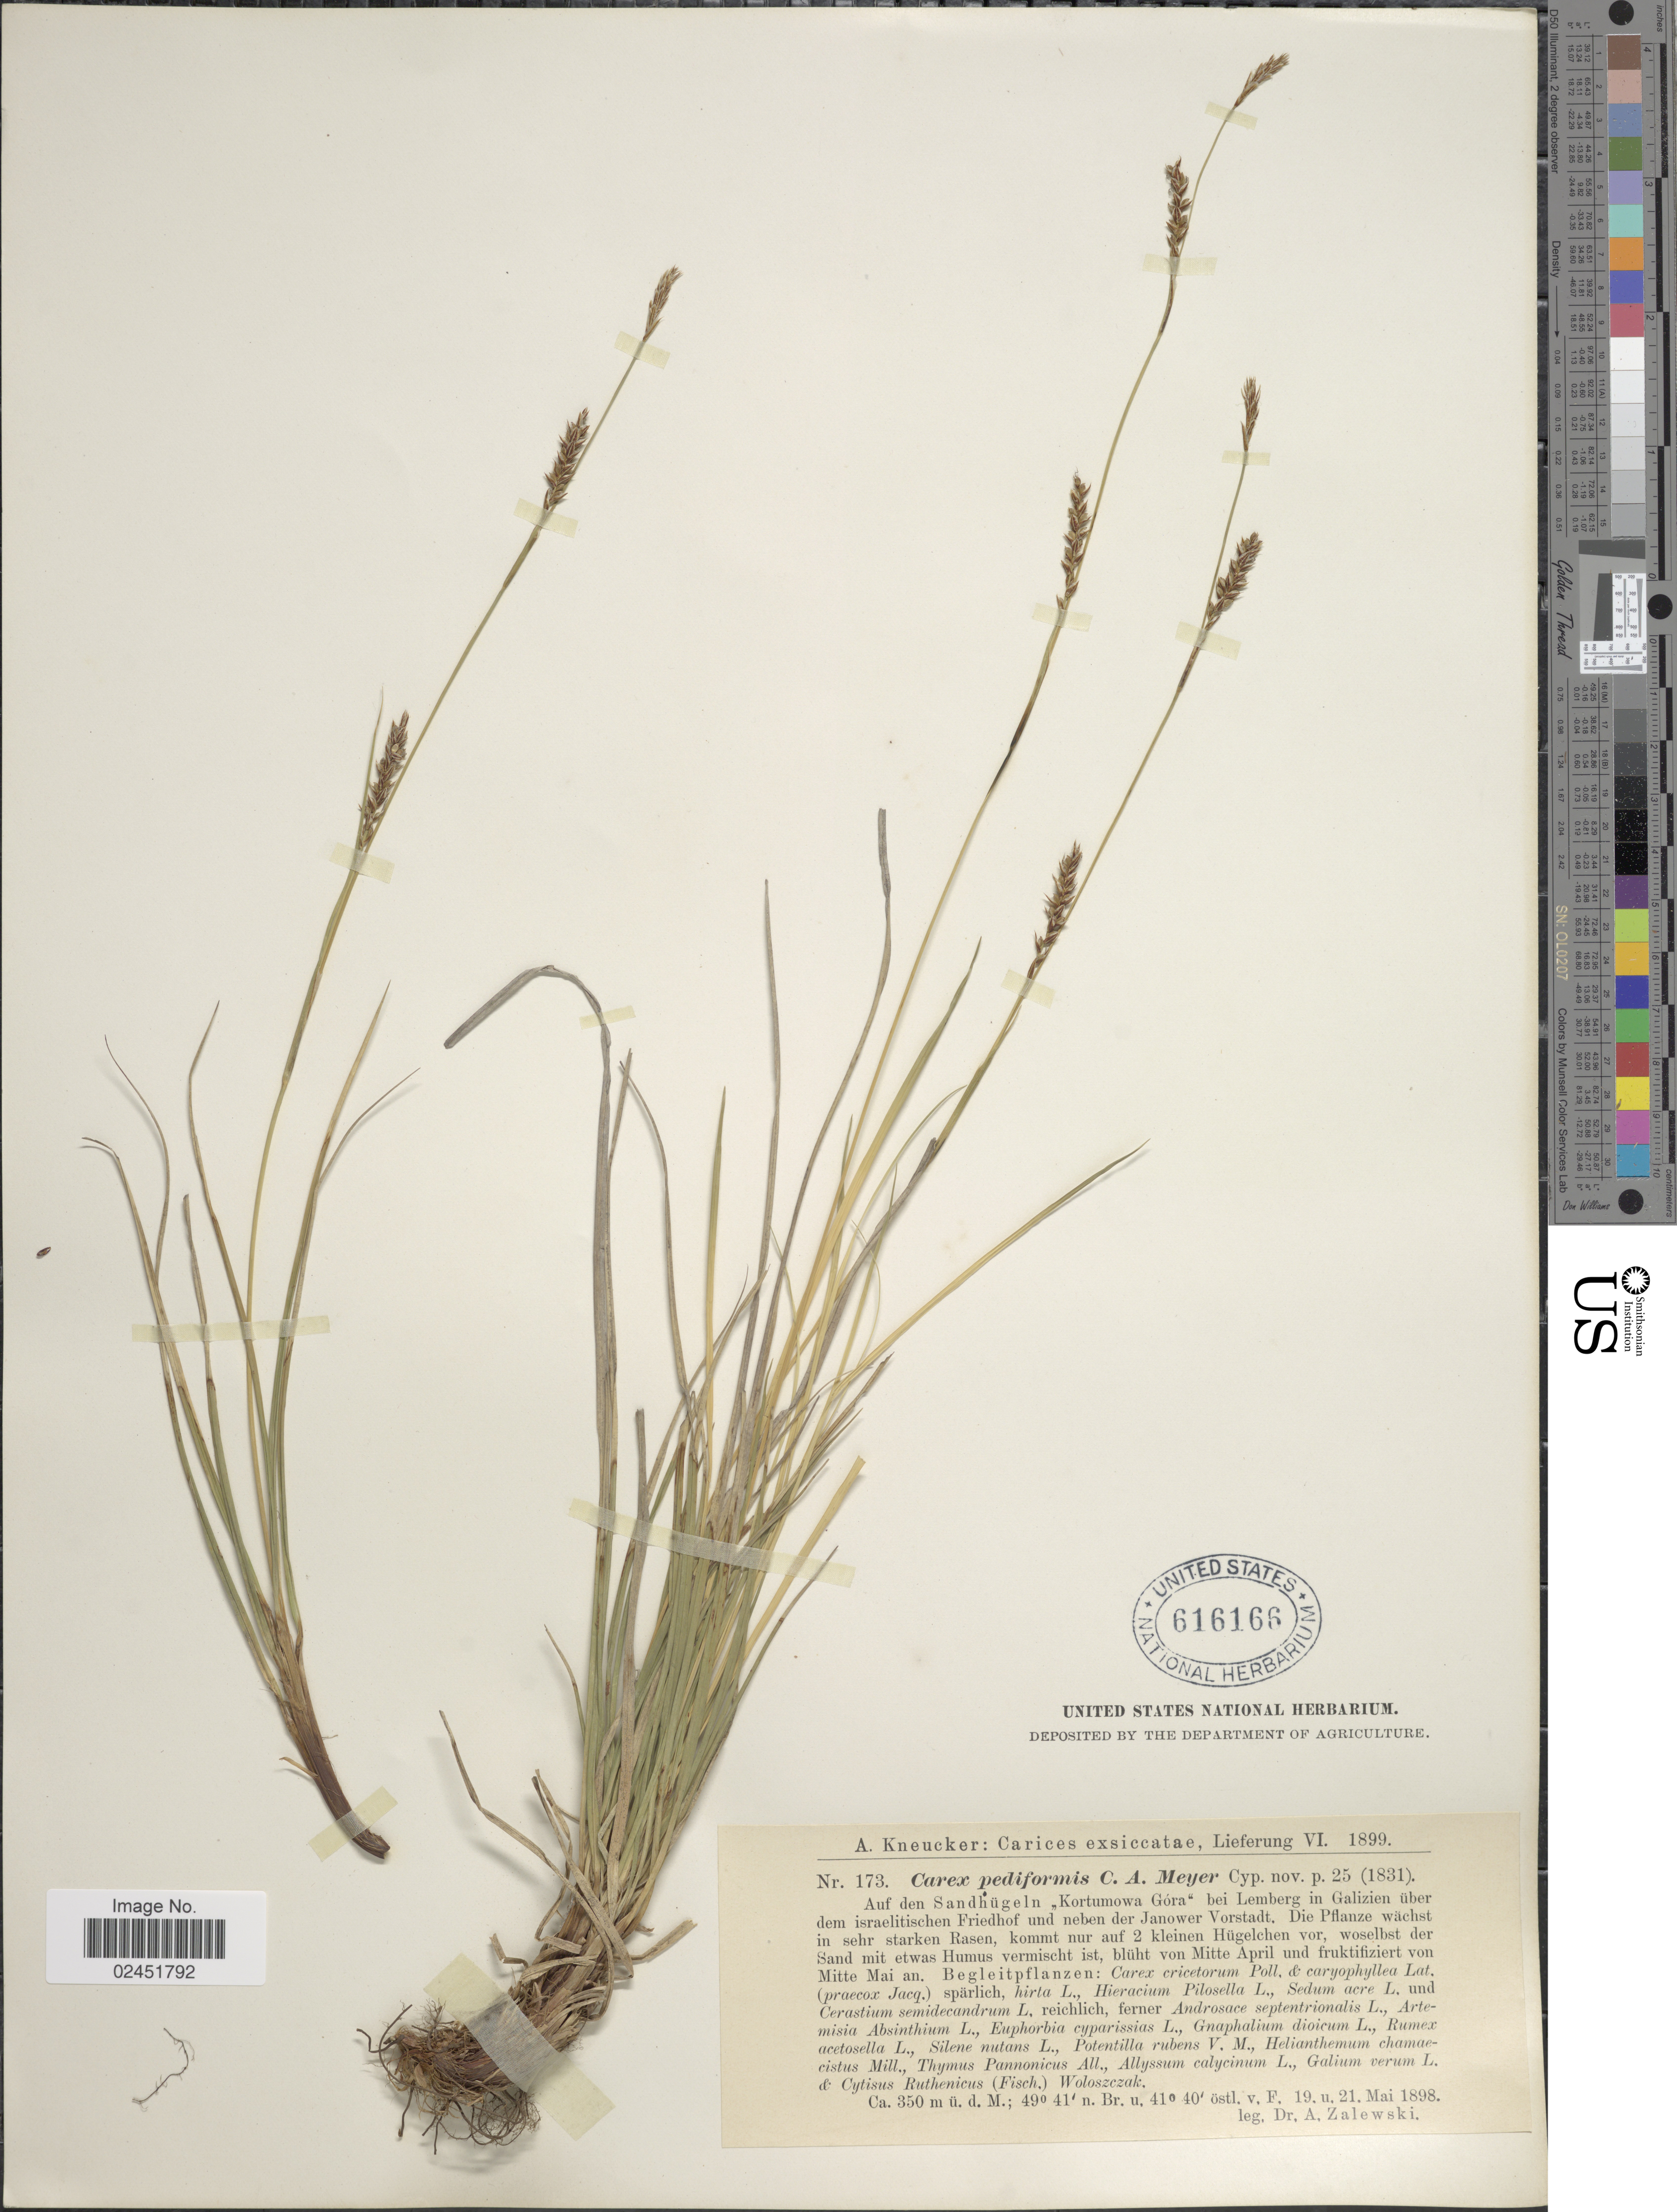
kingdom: Plantae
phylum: Tracheophyta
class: Liliopsida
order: Poales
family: Cyperaceae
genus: Carex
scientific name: Carex pediformis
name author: C.A. Mey.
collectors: A. Zalewski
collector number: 173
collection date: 1898-05-19/1898-05-21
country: Ukraine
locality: Auf den Sandhugeln Kortumowa Gora bei Lemberg in Galizien uber dem israelitischen Friedhof und neben der Janower Vorstadt.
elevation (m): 350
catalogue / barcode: US 616166